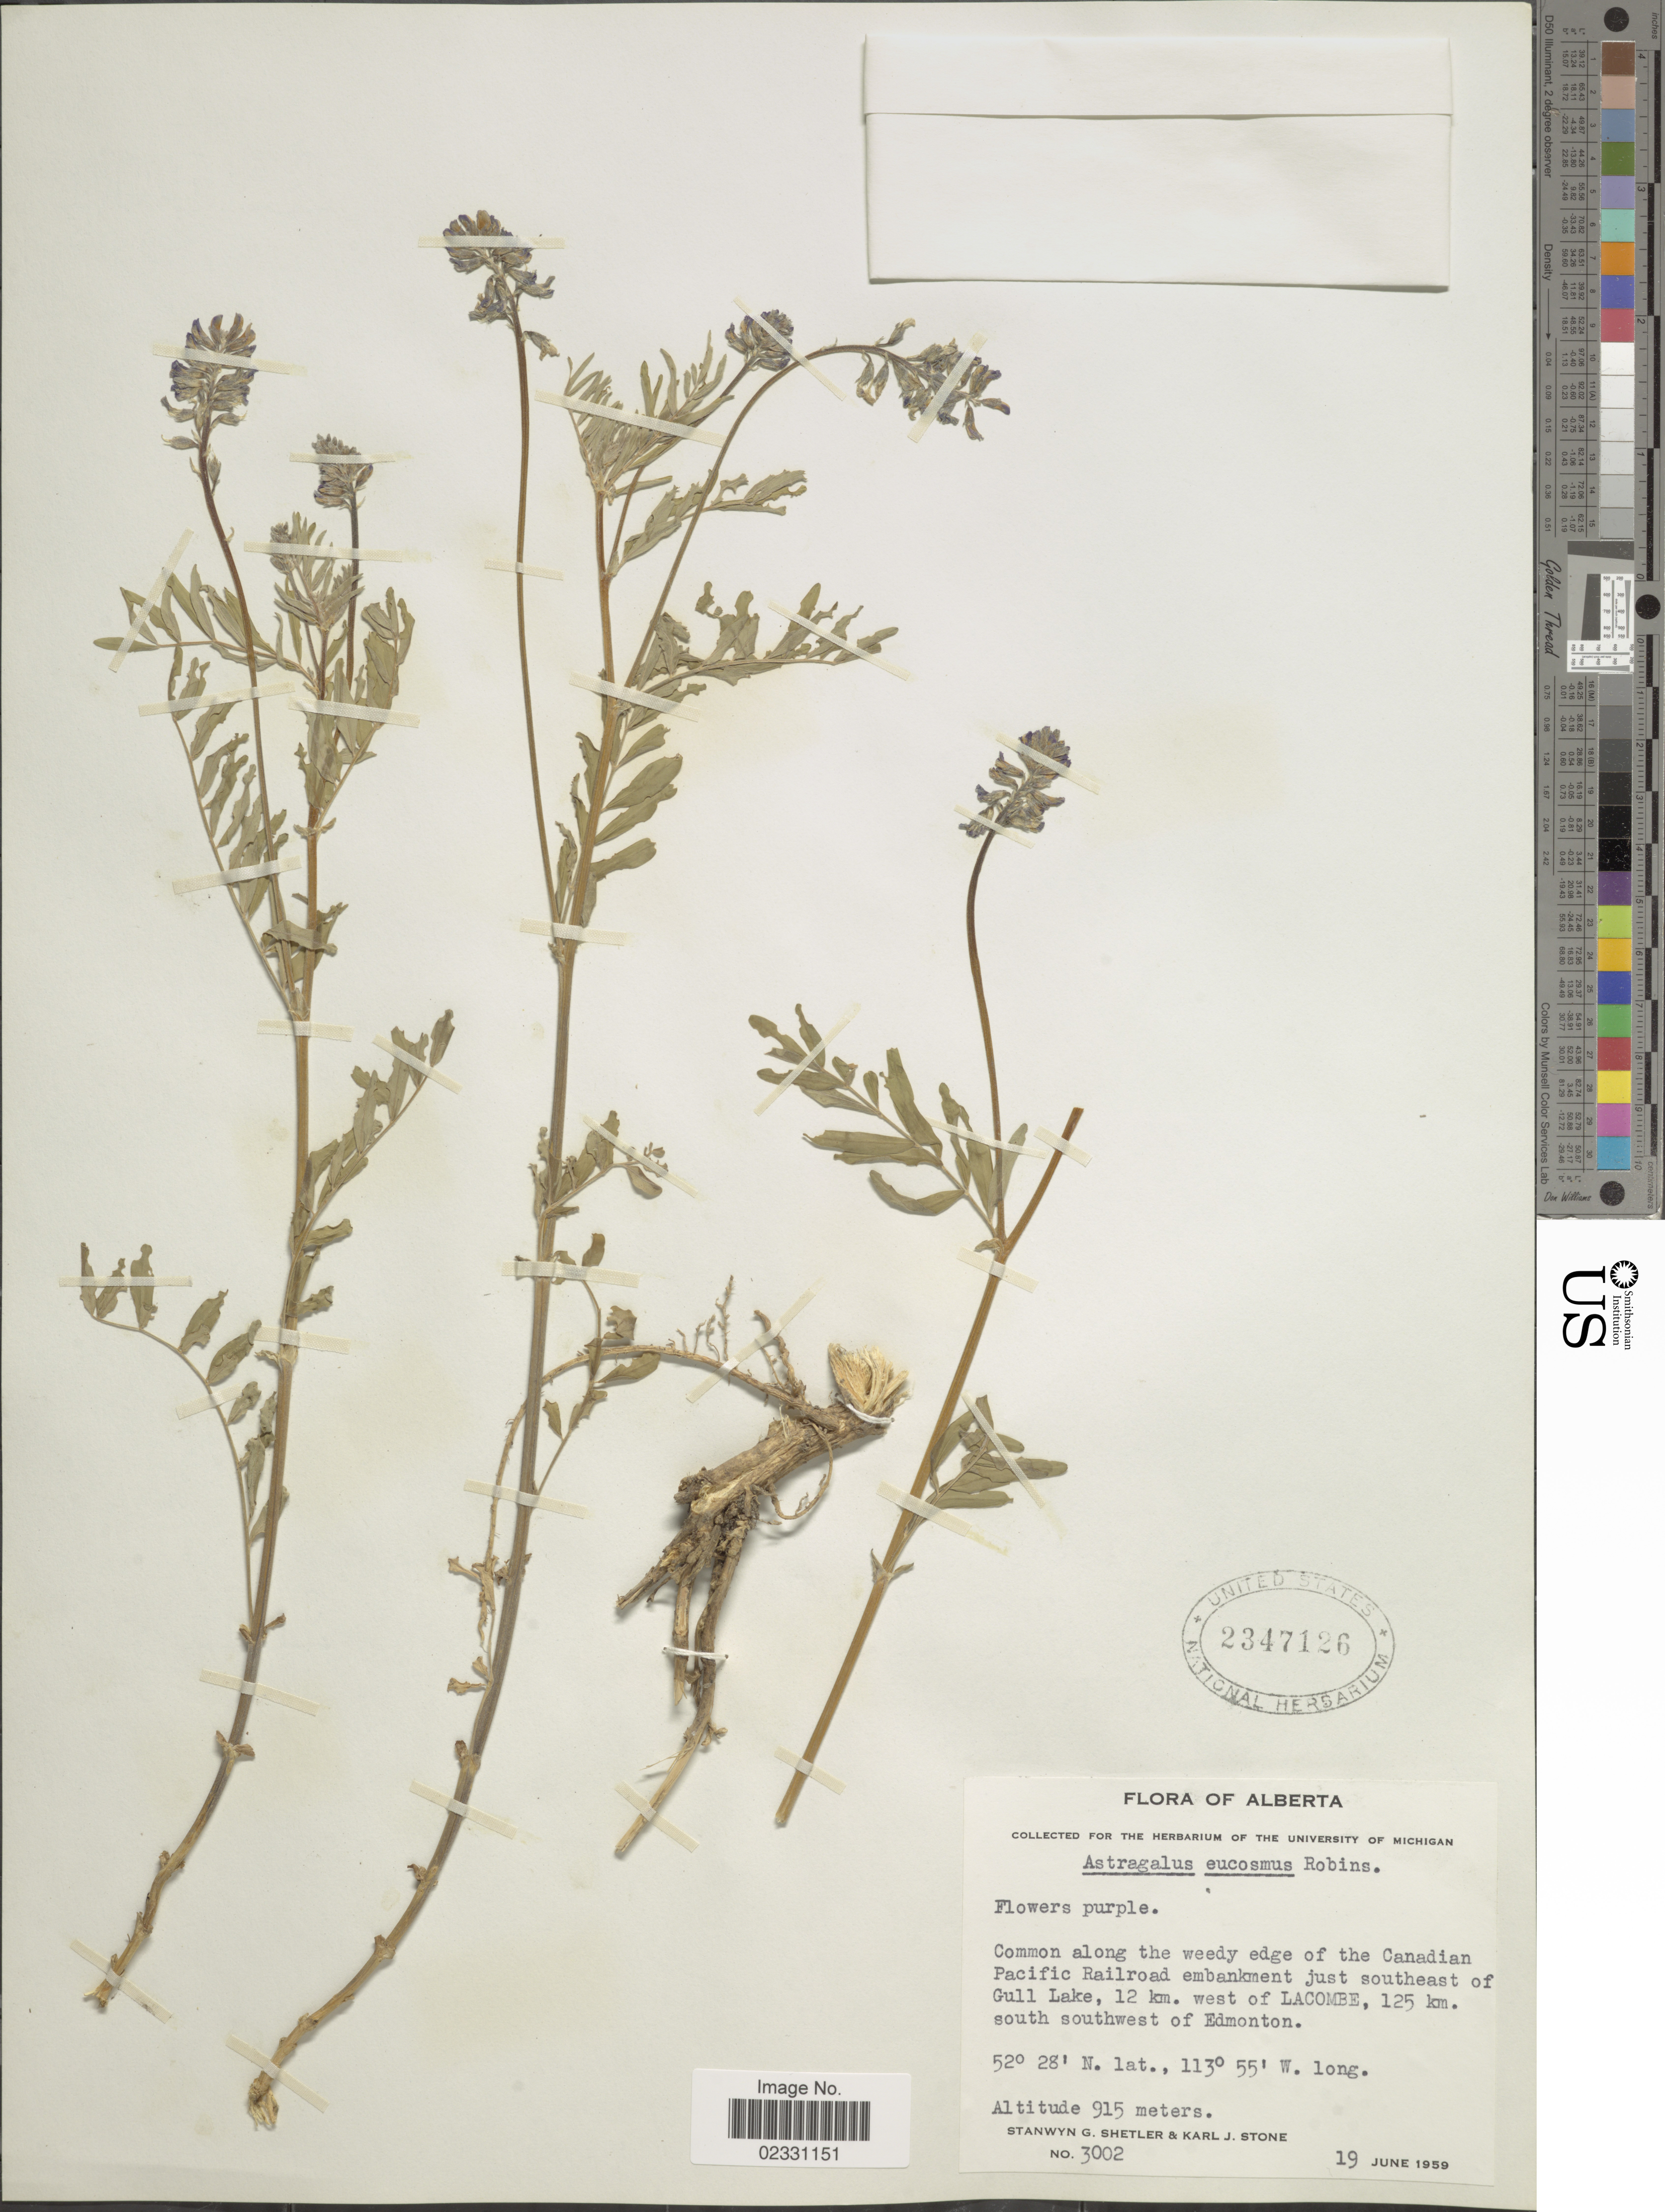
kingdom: Plantae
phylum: Tracheophyta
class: Magnoliopsida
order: Fabales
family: Fabaceae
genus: Astragalus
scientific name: Astragalus eucosmus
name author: B.L. Rob.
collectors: S. Shetler & K. J. Stone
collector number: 3002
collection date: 1959-06-19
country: Canada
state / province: Alberta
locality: Canadian Pacific Railroad embankment just southeast of Gull Lake, 12 km. west of Lacombe, 125 km. south southwest of Edmonton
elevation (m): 915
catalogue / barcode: US 2347126